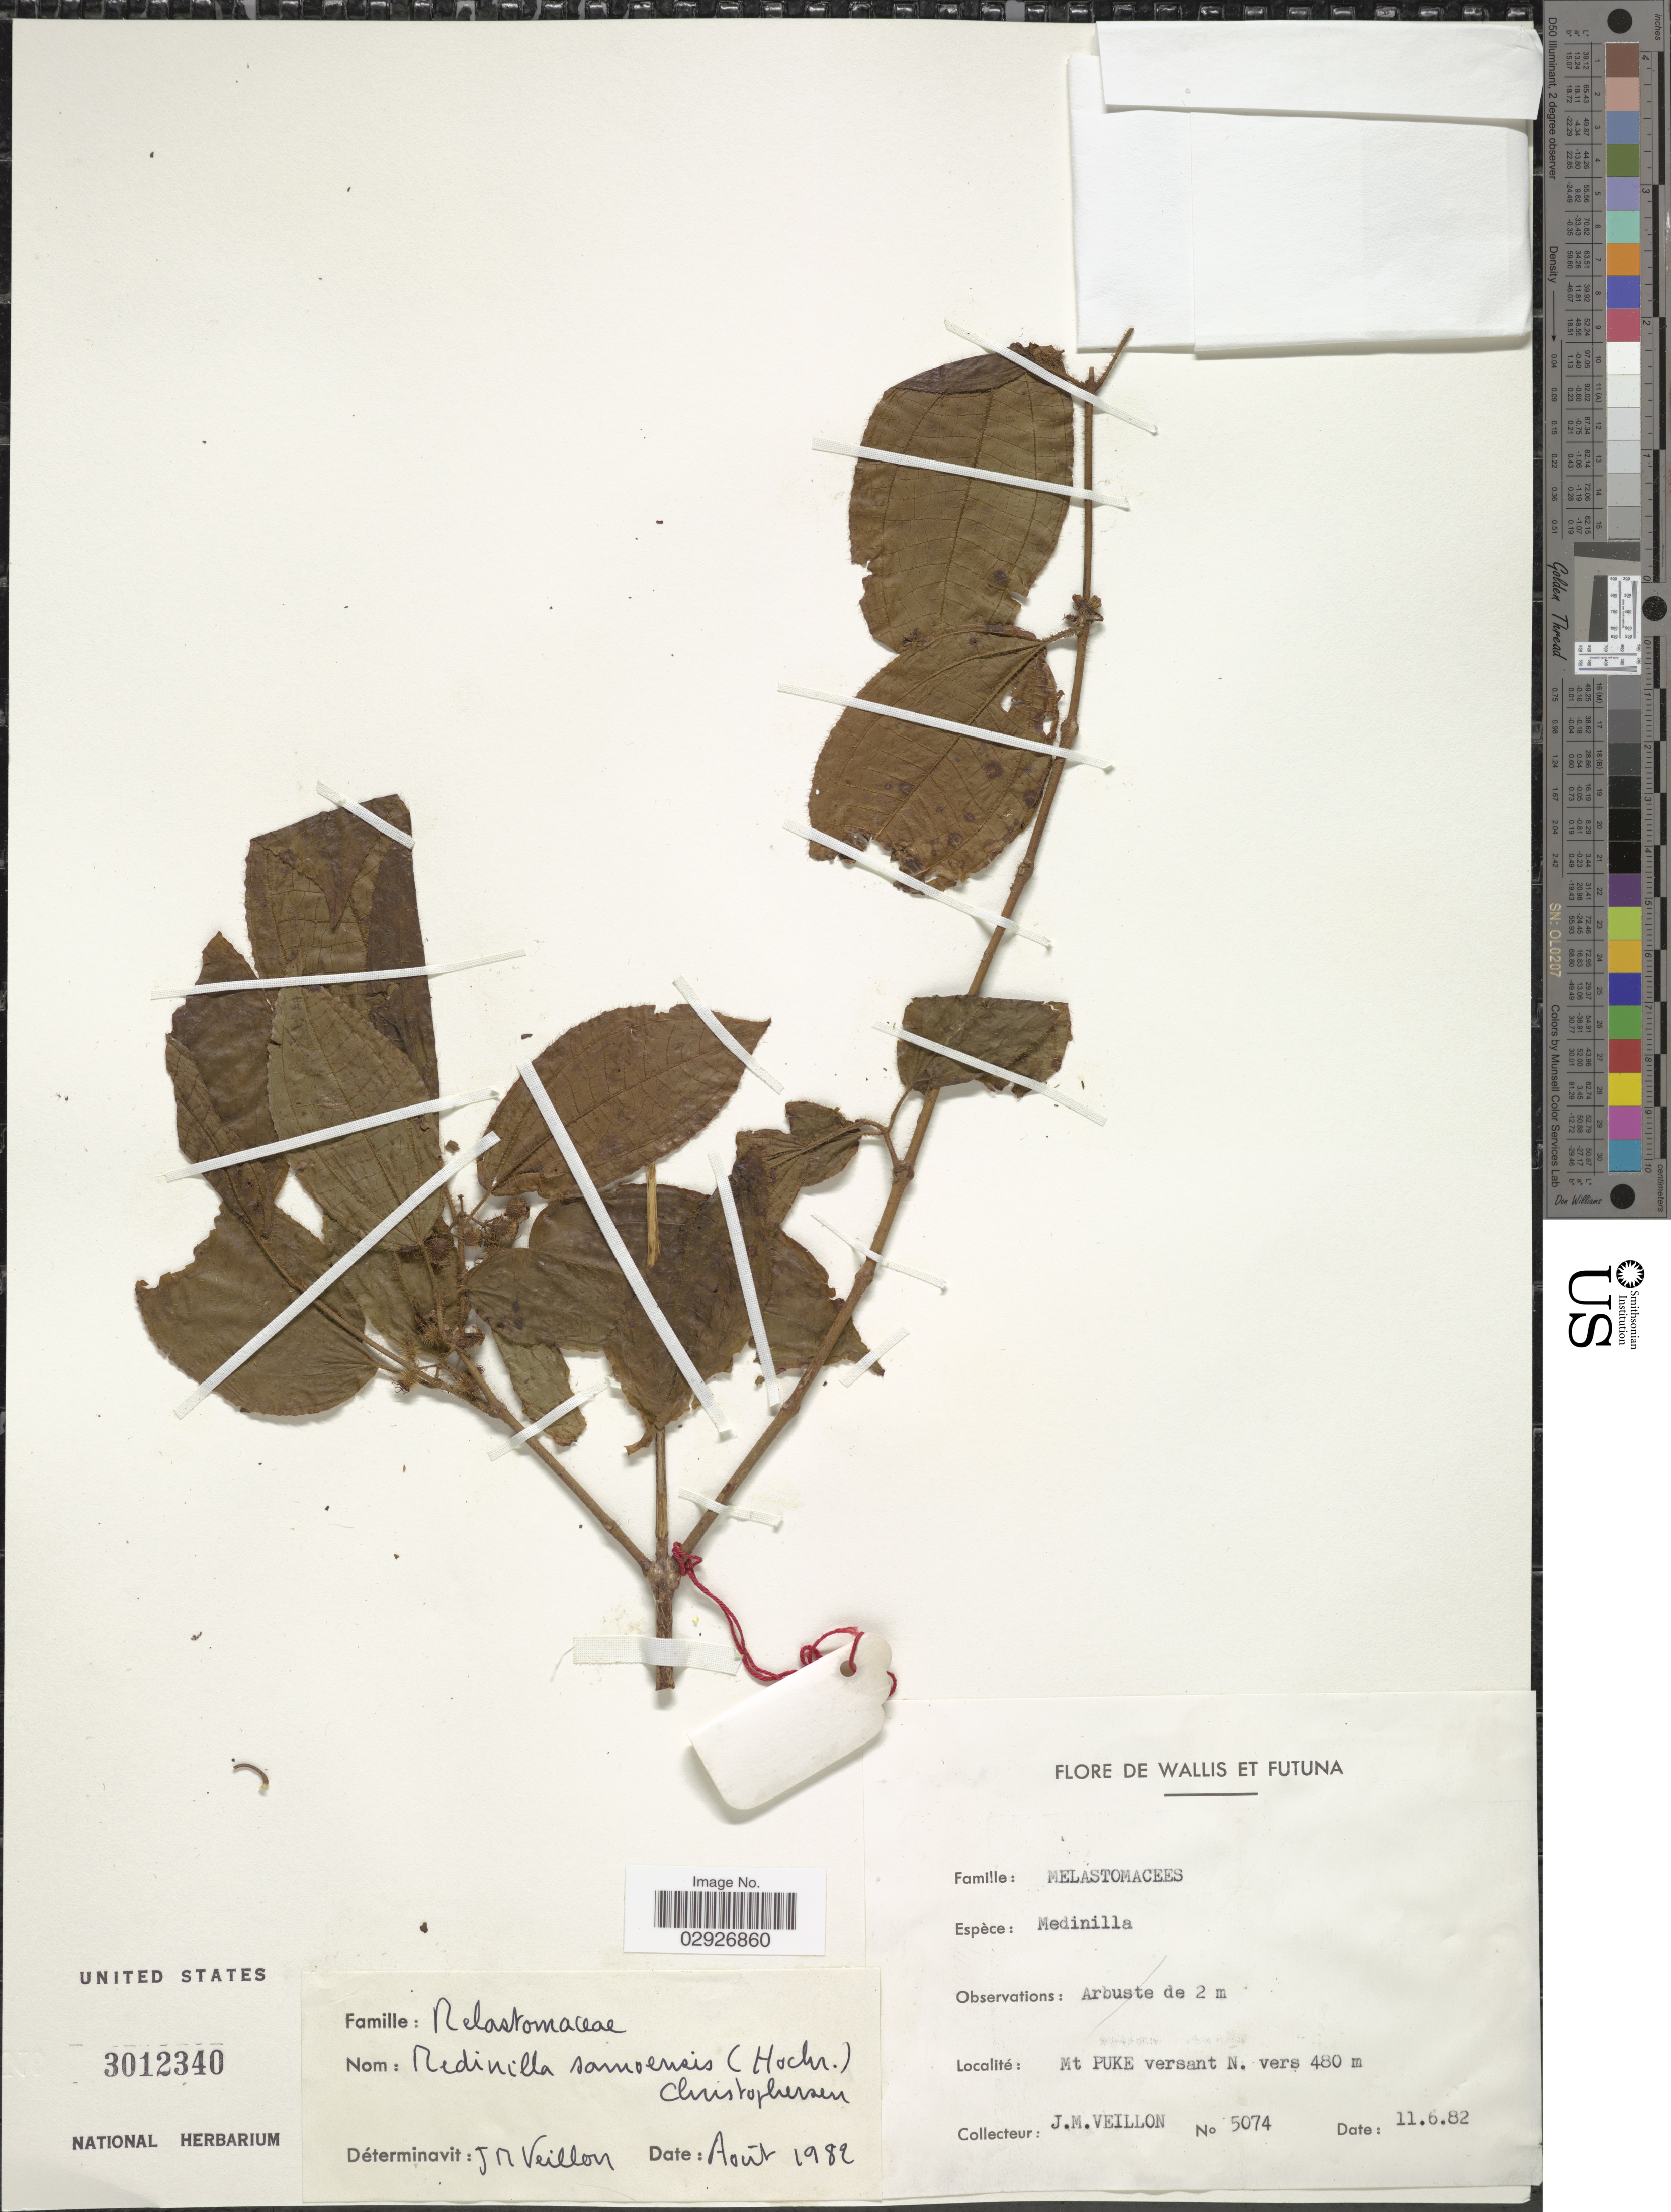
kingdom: Plantae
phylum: Tracheophyta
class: Magnoliopsida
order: Myrtales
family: Melastomataceae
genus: Medinilla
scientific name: Medinilla samoensis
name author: Christoph.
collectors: J. Veillon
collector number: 5074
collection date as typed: Transcribed d/m/y: 11/6/82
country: Wallis and Futuna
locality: Mt Puke versant N.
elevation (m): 480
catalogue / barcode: US 3012340